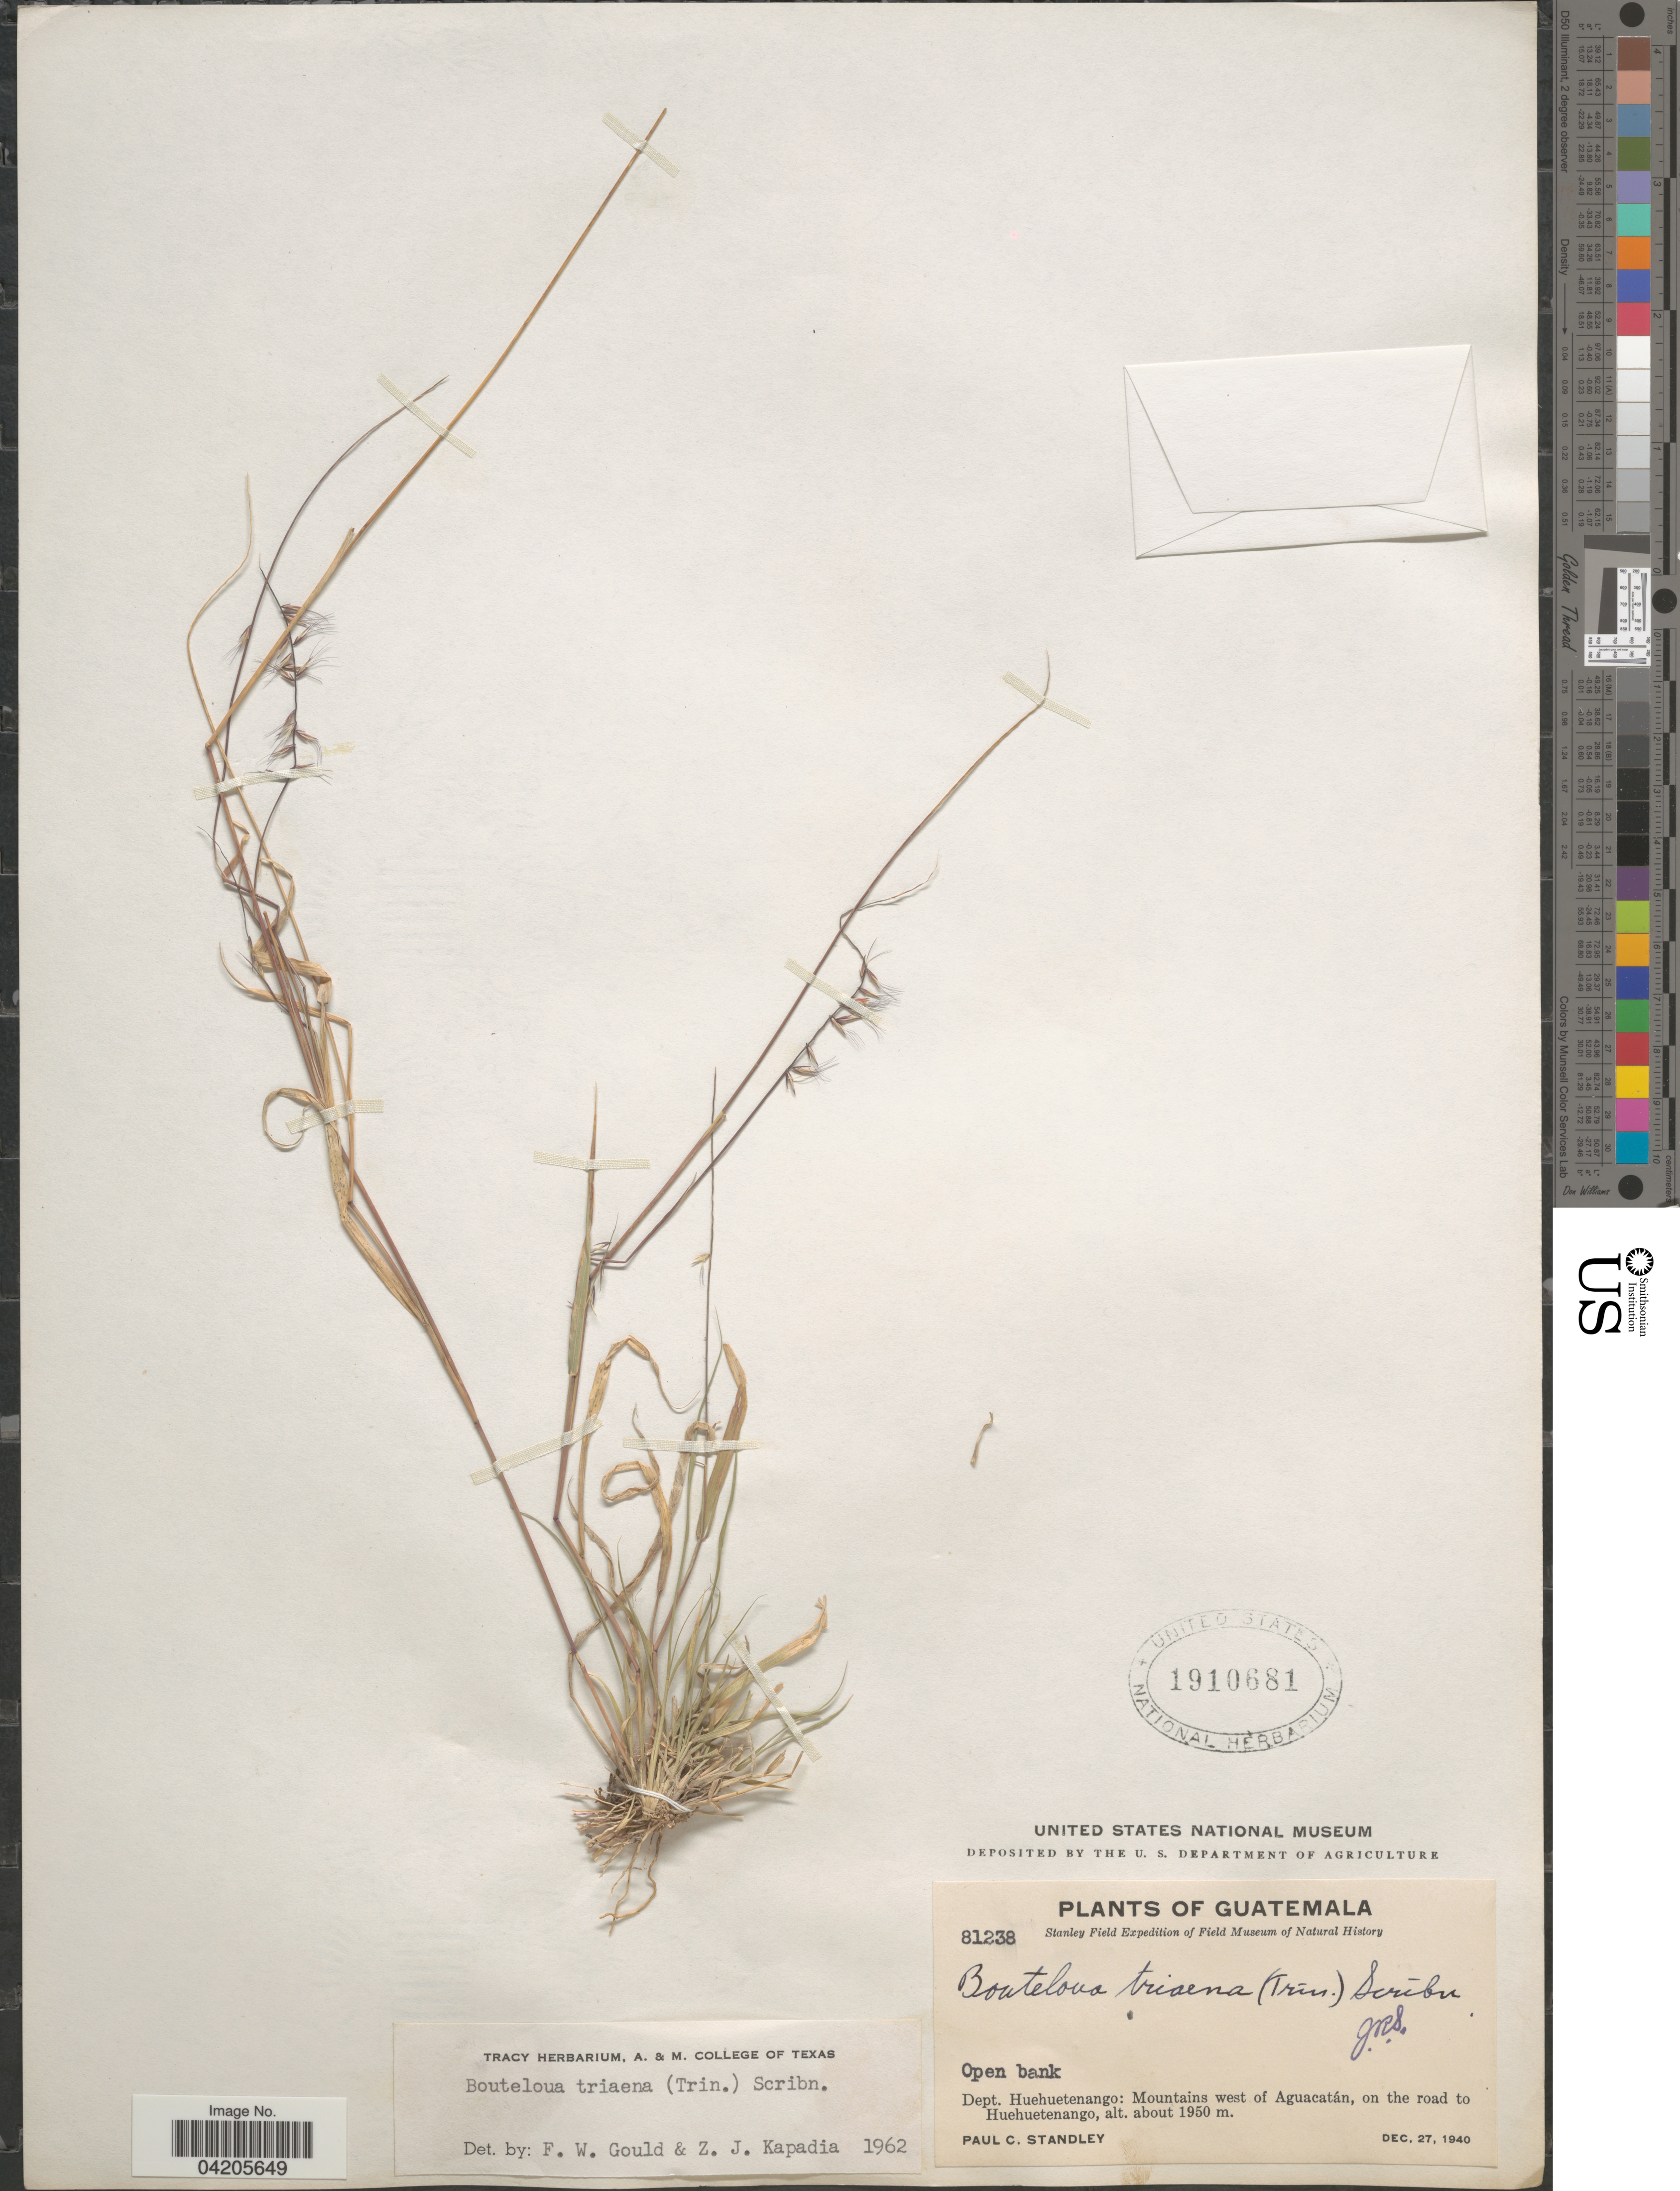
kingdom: Plantae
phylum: Tracheophyta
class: Liliopsida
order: Poales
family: Poaceae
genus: Bouteloua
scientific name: Bouteloua triaena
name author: (Trin. ex Spreng.) Scribn.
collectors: P. C. Standley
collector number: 81238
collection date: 1940-12-27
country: Guatemala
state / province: Huehuetenango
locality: Stanley Field Expedition of Field Museum of Natural History. Dept. Huehuetenango: Mountains west of Aguacatán, on the road to Huehuetenango.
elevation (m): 1950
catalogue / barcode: US 1910681